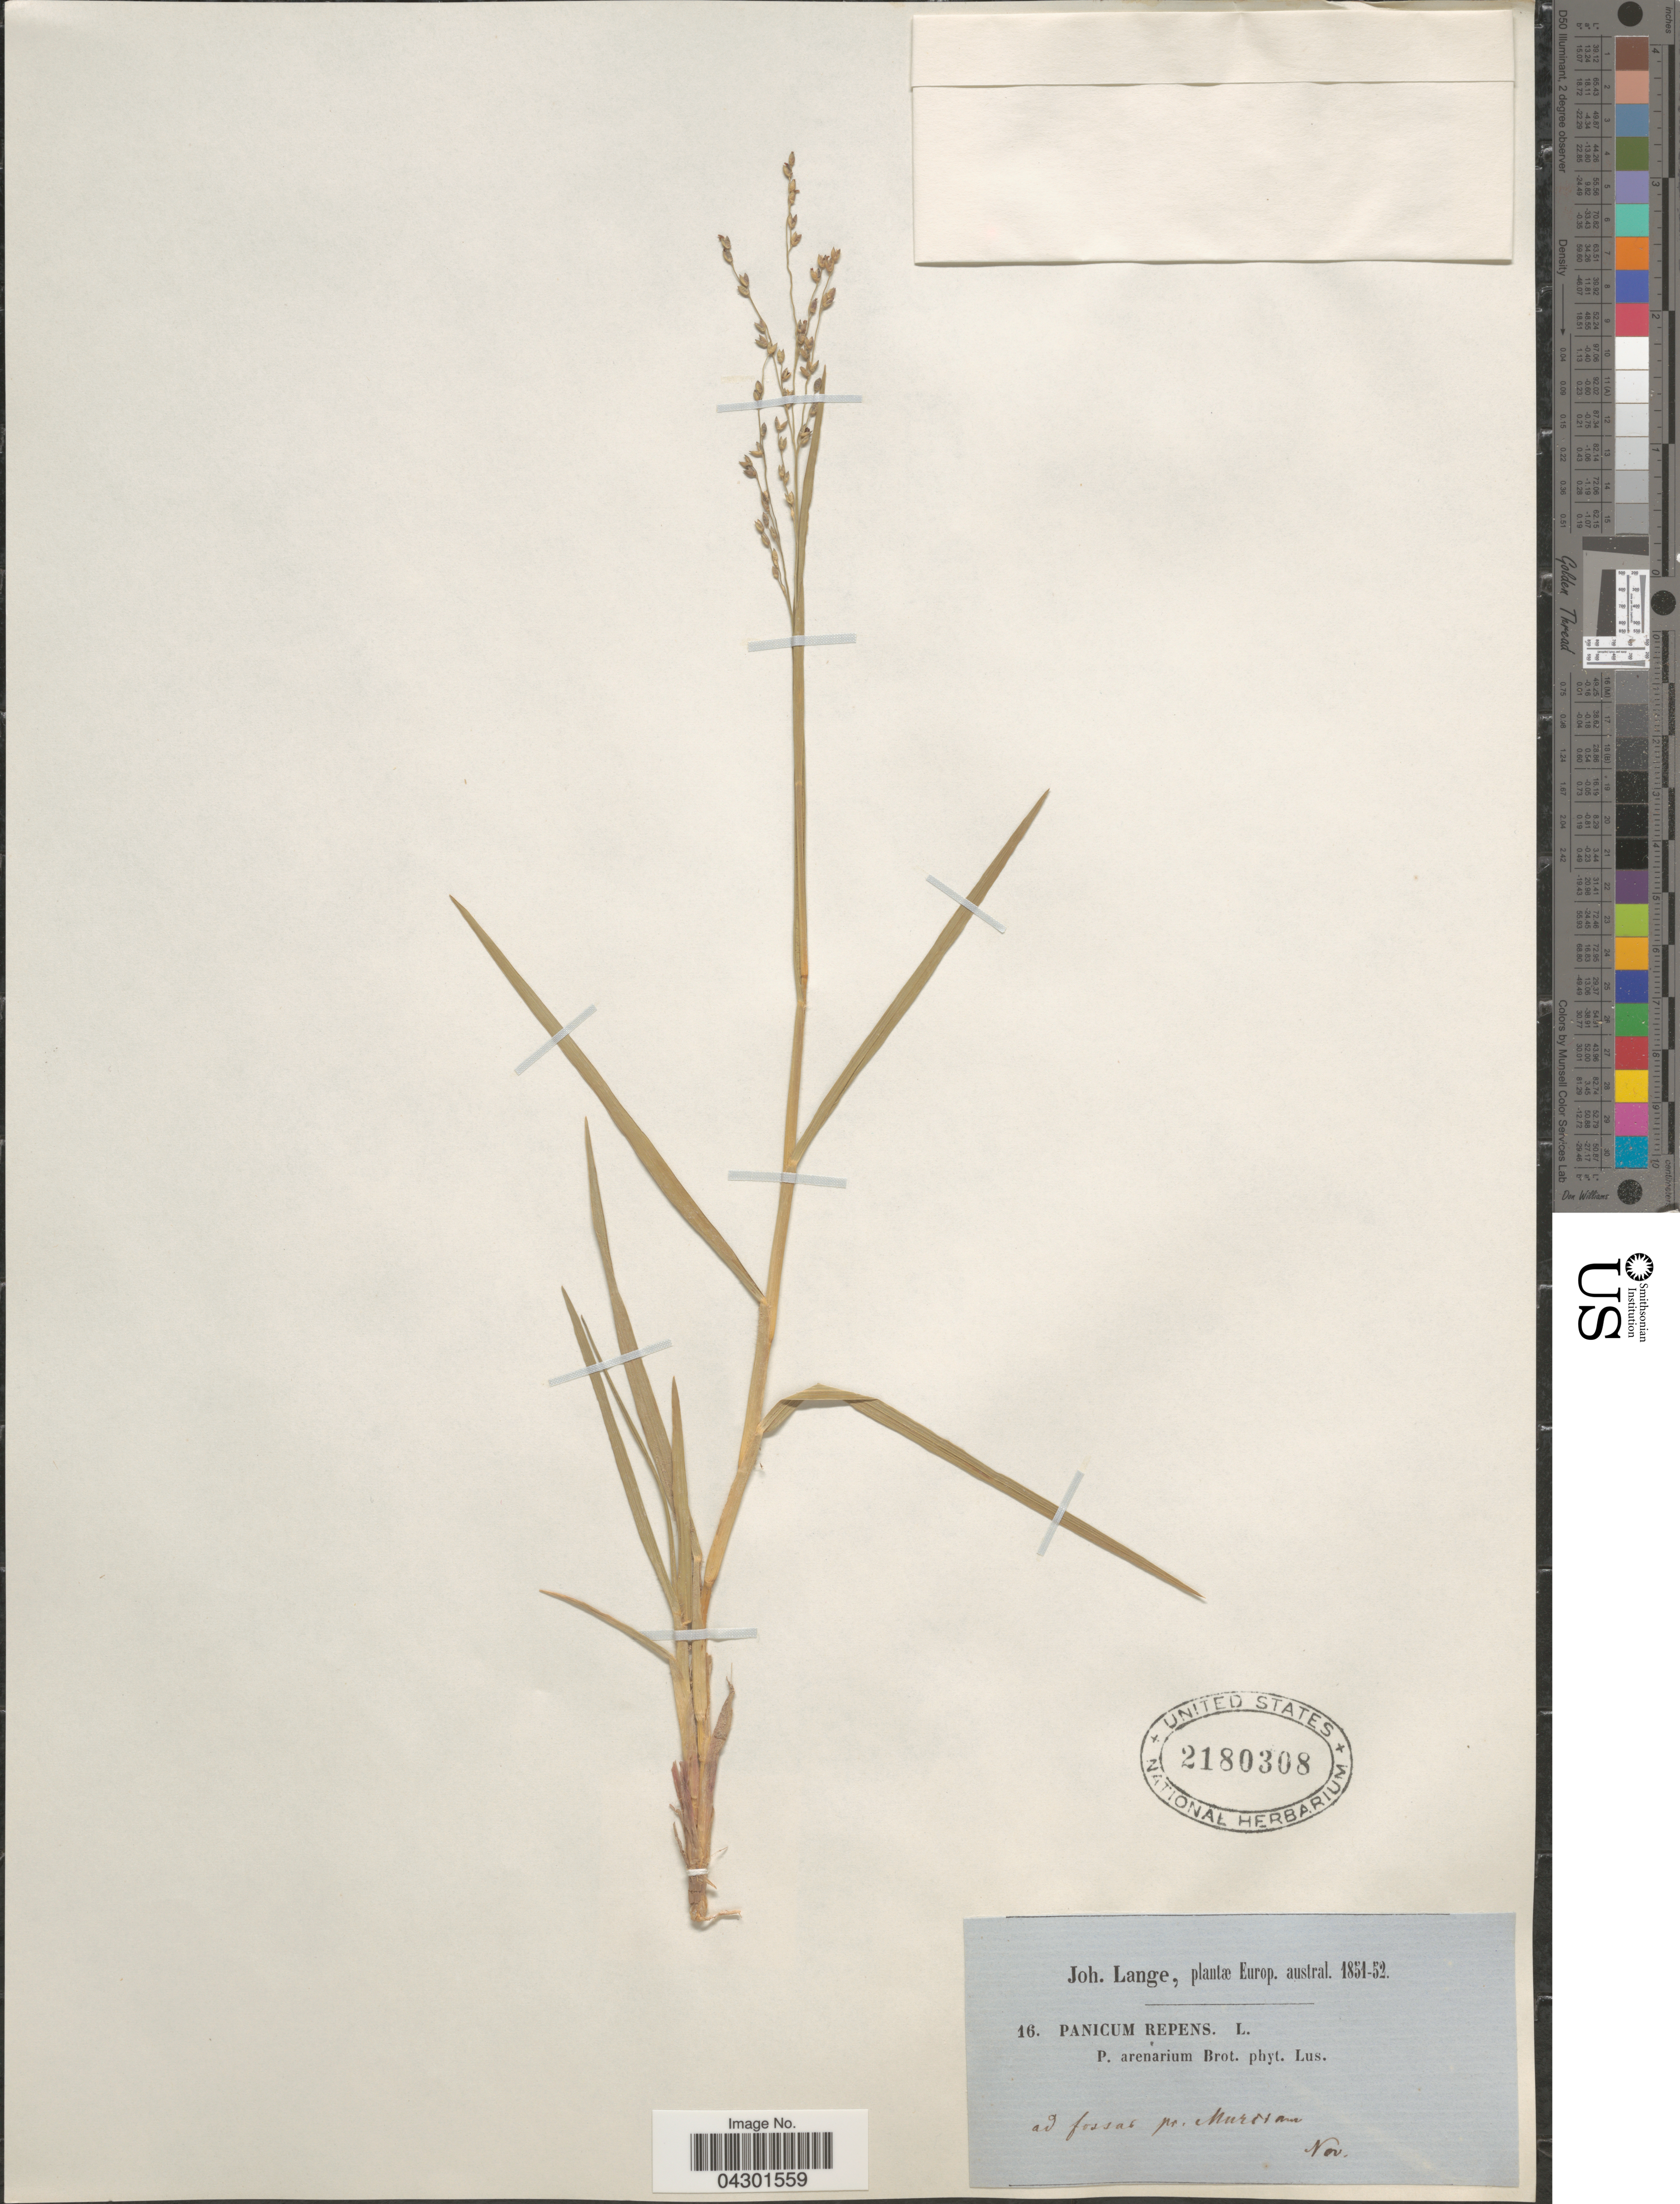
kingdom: Plantae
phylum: Tracheophyta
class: Liliopsida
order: Poales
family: Poaceae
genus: Panicum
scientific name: Panicum repens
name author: L.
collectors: J. M. C. Lange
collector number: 16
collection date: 1851-11/1852-11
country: Spain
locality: Europ. austral. Ad fossas pr. Murciam.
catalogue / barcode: US 2180308